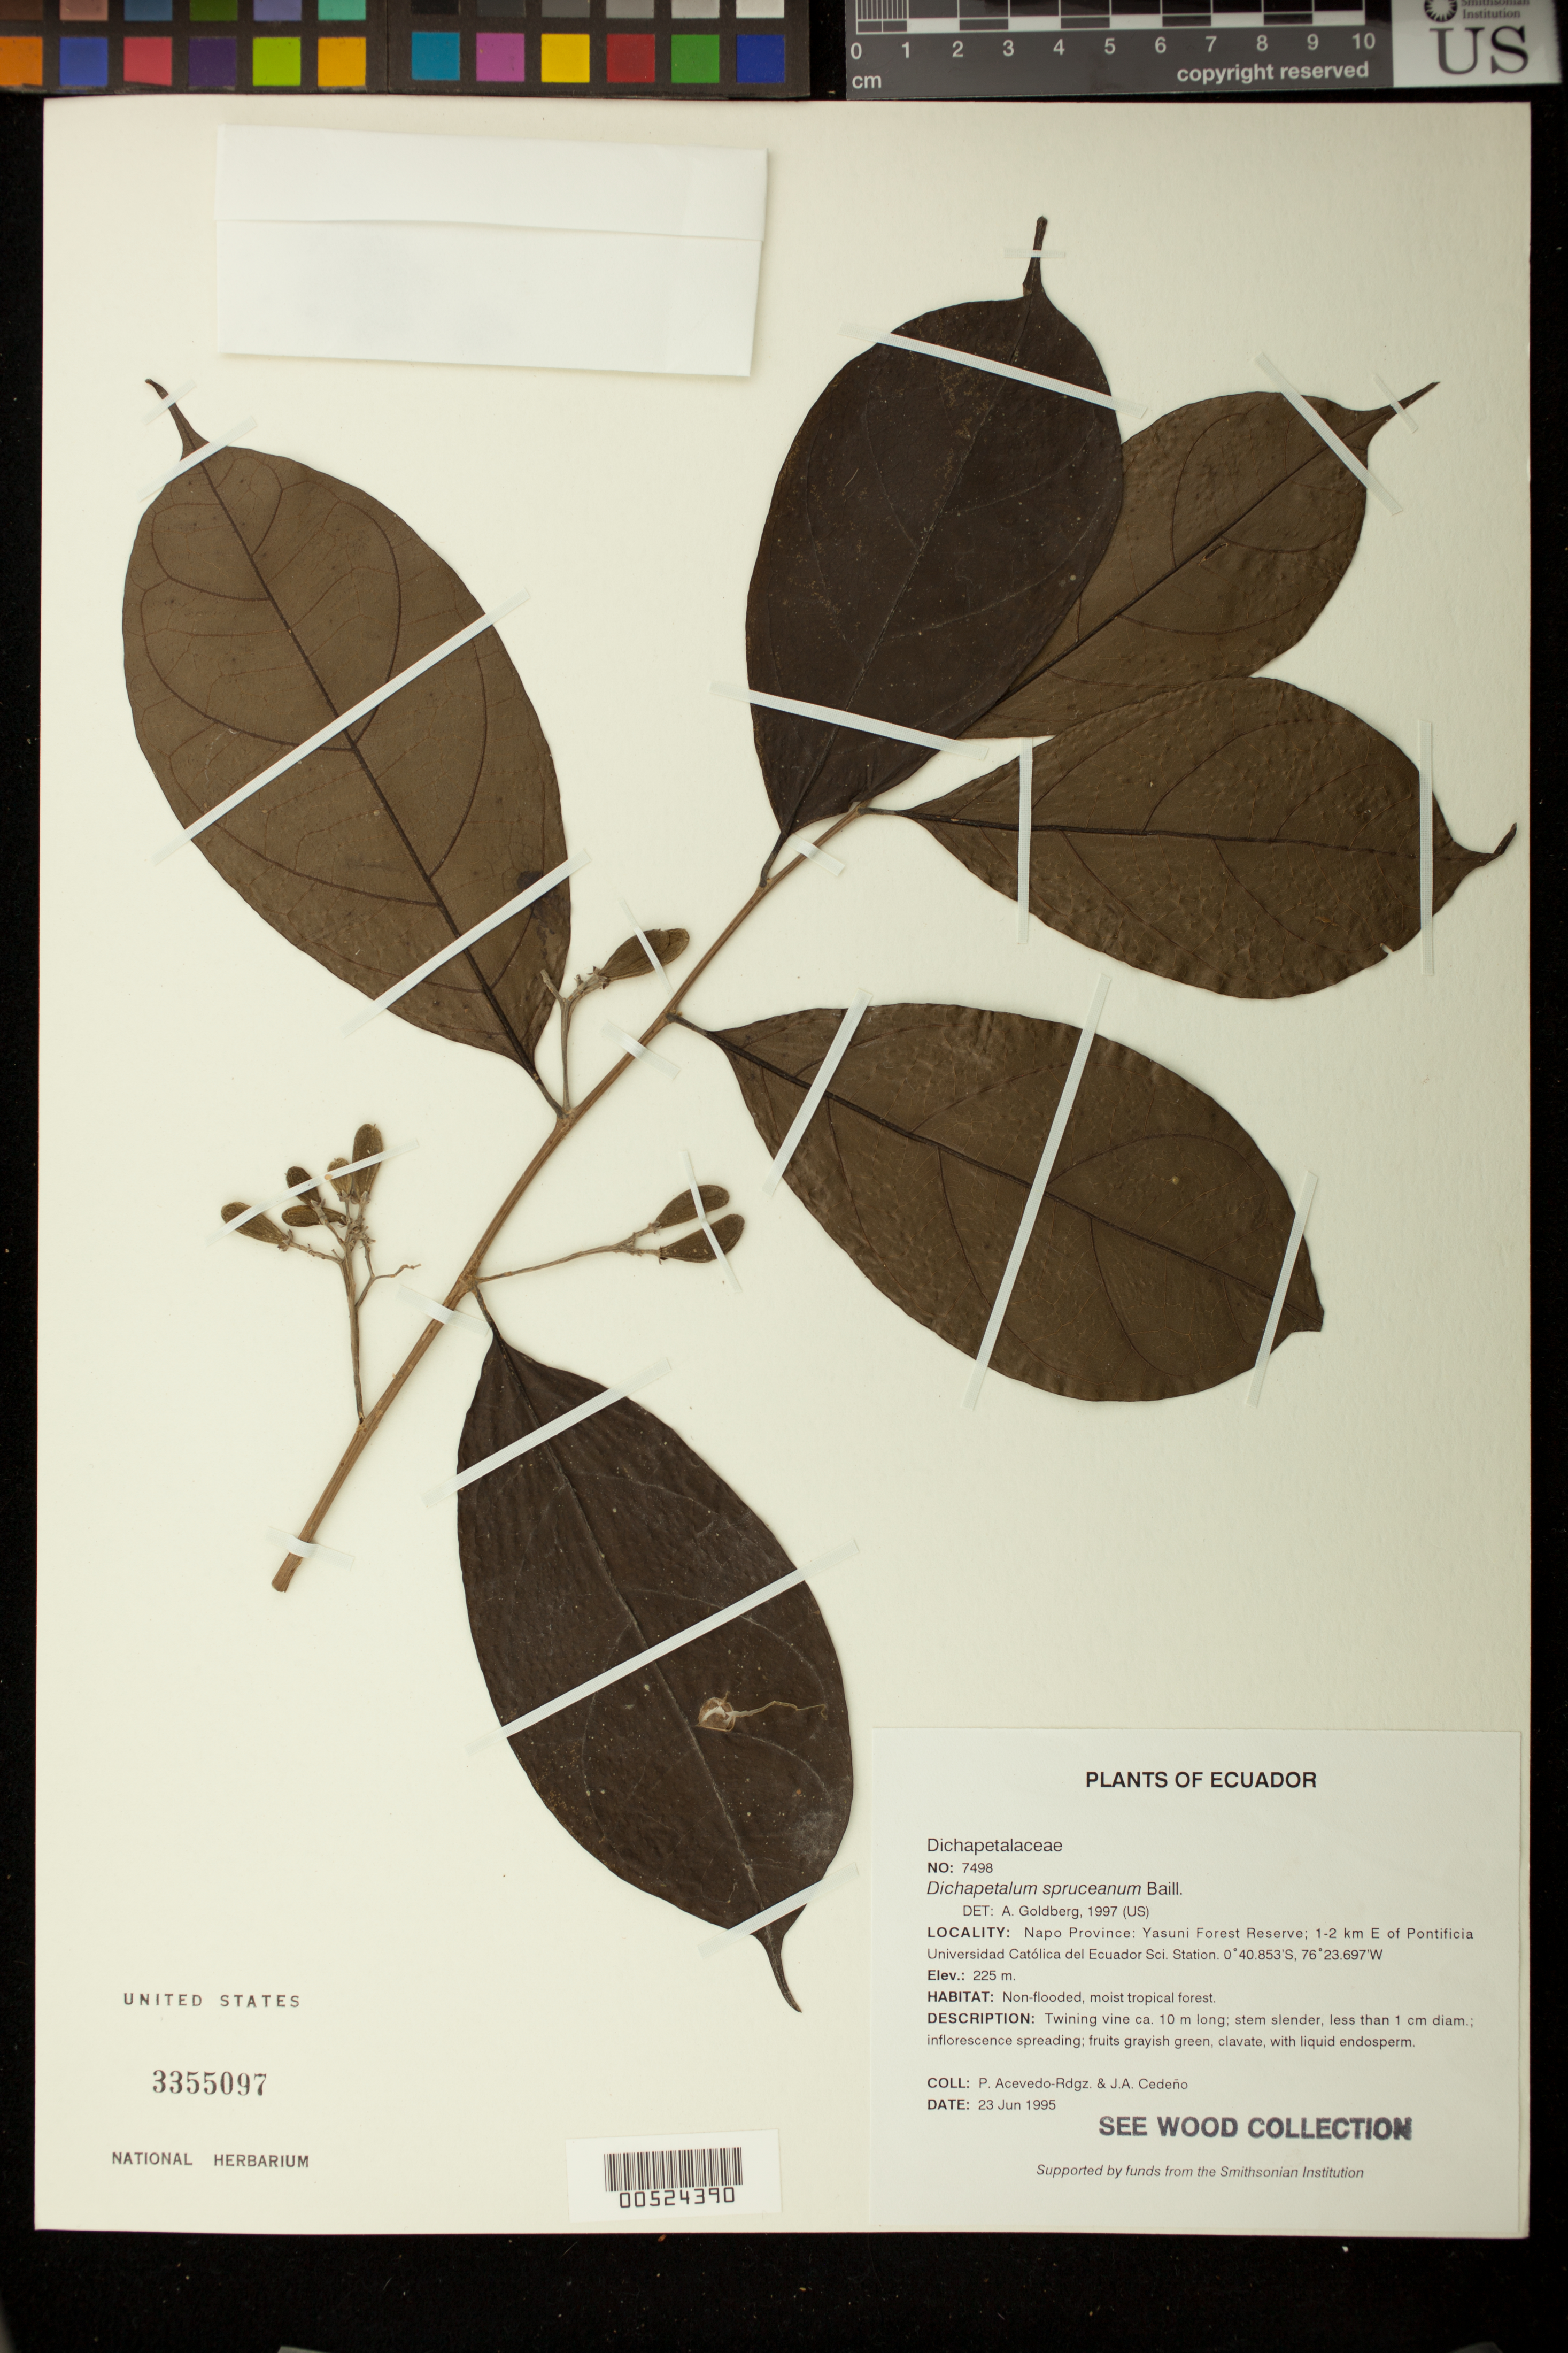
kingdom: Plantae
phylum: Tracheophyta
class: Magnoliopsida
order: Malpighiales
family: Dichapetalaceae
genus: Dichapetalum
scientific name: Dichapetalum spruceanum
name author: Baill.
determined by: Goldberg, Aaron, (US), NMNH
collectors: P. Acevedo-Rodr. & J. A. Cedeño M.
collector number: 7498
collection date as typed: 23 Jun 1995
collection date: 1995-06-23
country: Ecuador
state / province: Napo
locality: Napo Province: Yasuni Forest Reserve; 1-2 km E of Pontificia Universidad Católica del Ecuador Sci. Station.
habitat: Non-flooded, moist tropical forest.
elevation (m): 225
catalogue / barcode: US 3355097